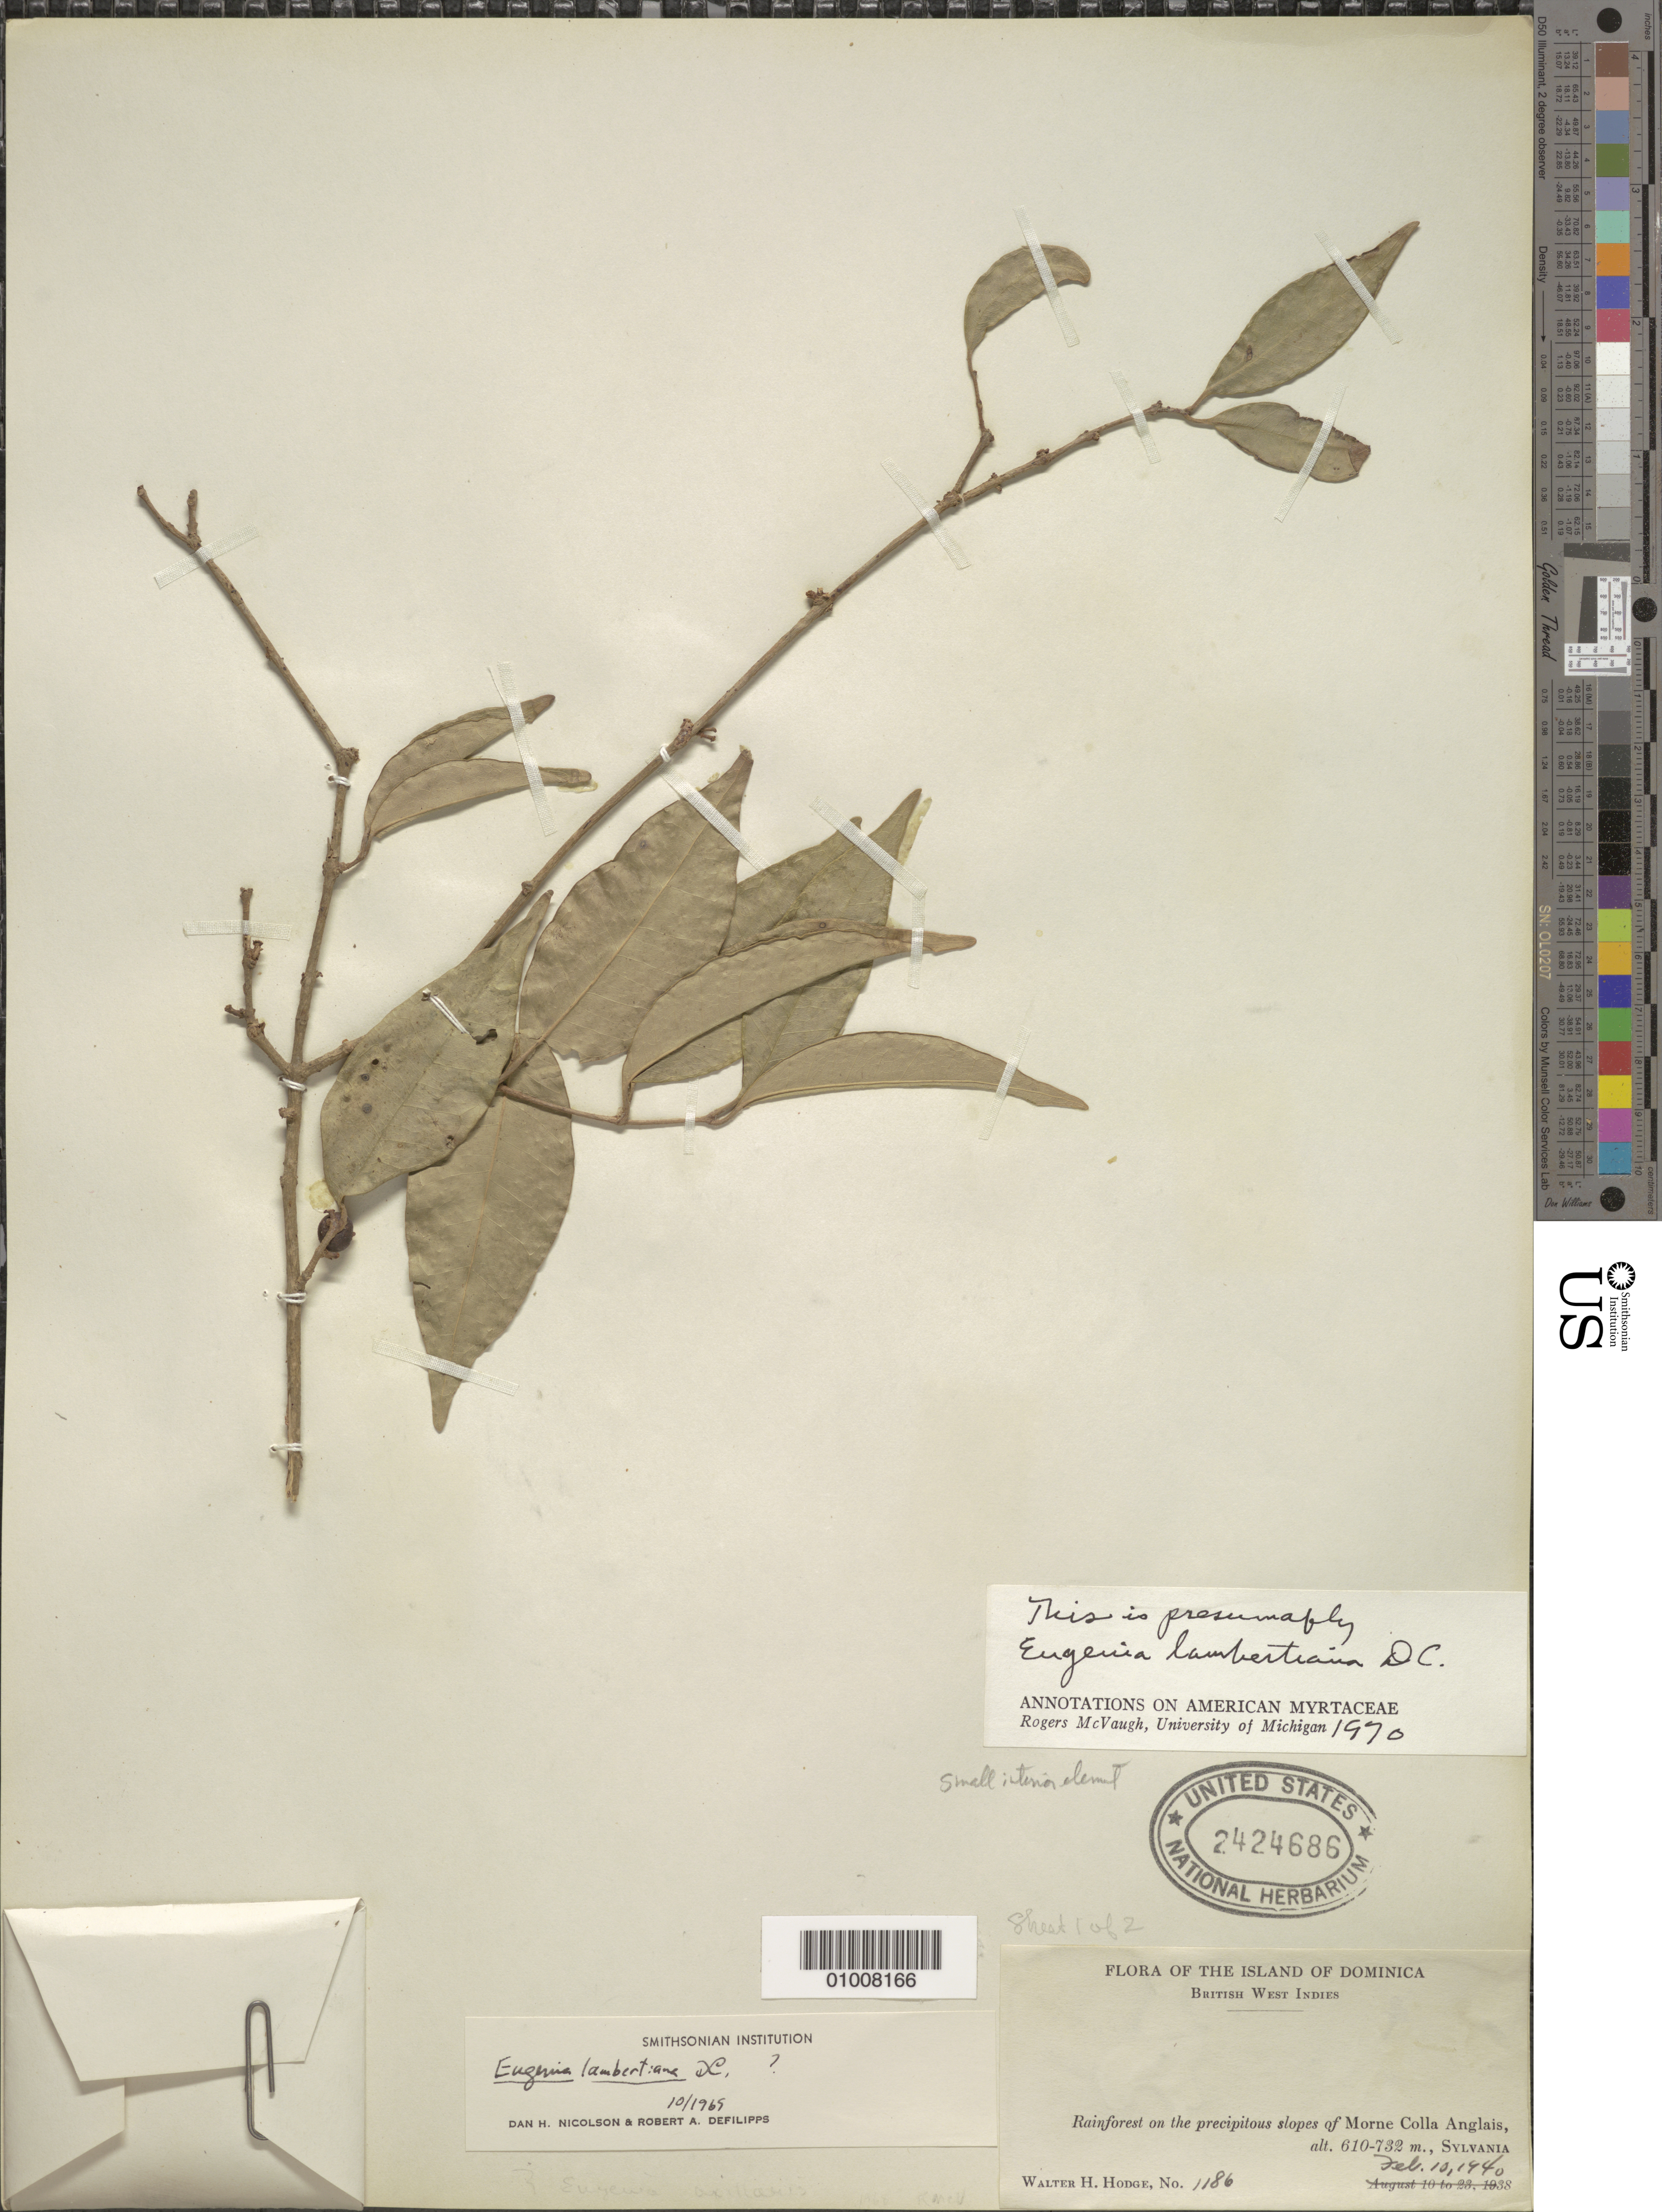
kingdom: Plantae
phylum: Tracheophyta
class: Magnoliopsida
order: Myrtales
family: Myrtaceae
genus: Eugenia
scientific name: Eugenia lambertiana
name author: DC.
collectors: W. Hodge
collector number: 1186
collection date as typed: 10 Feb 1940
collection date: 1940-02-10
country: Dominica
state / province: St. Paul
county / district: Sylvania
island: Dominica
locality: Slopes of Morne Colla Anglais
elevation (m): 610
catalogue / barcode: US 2424686